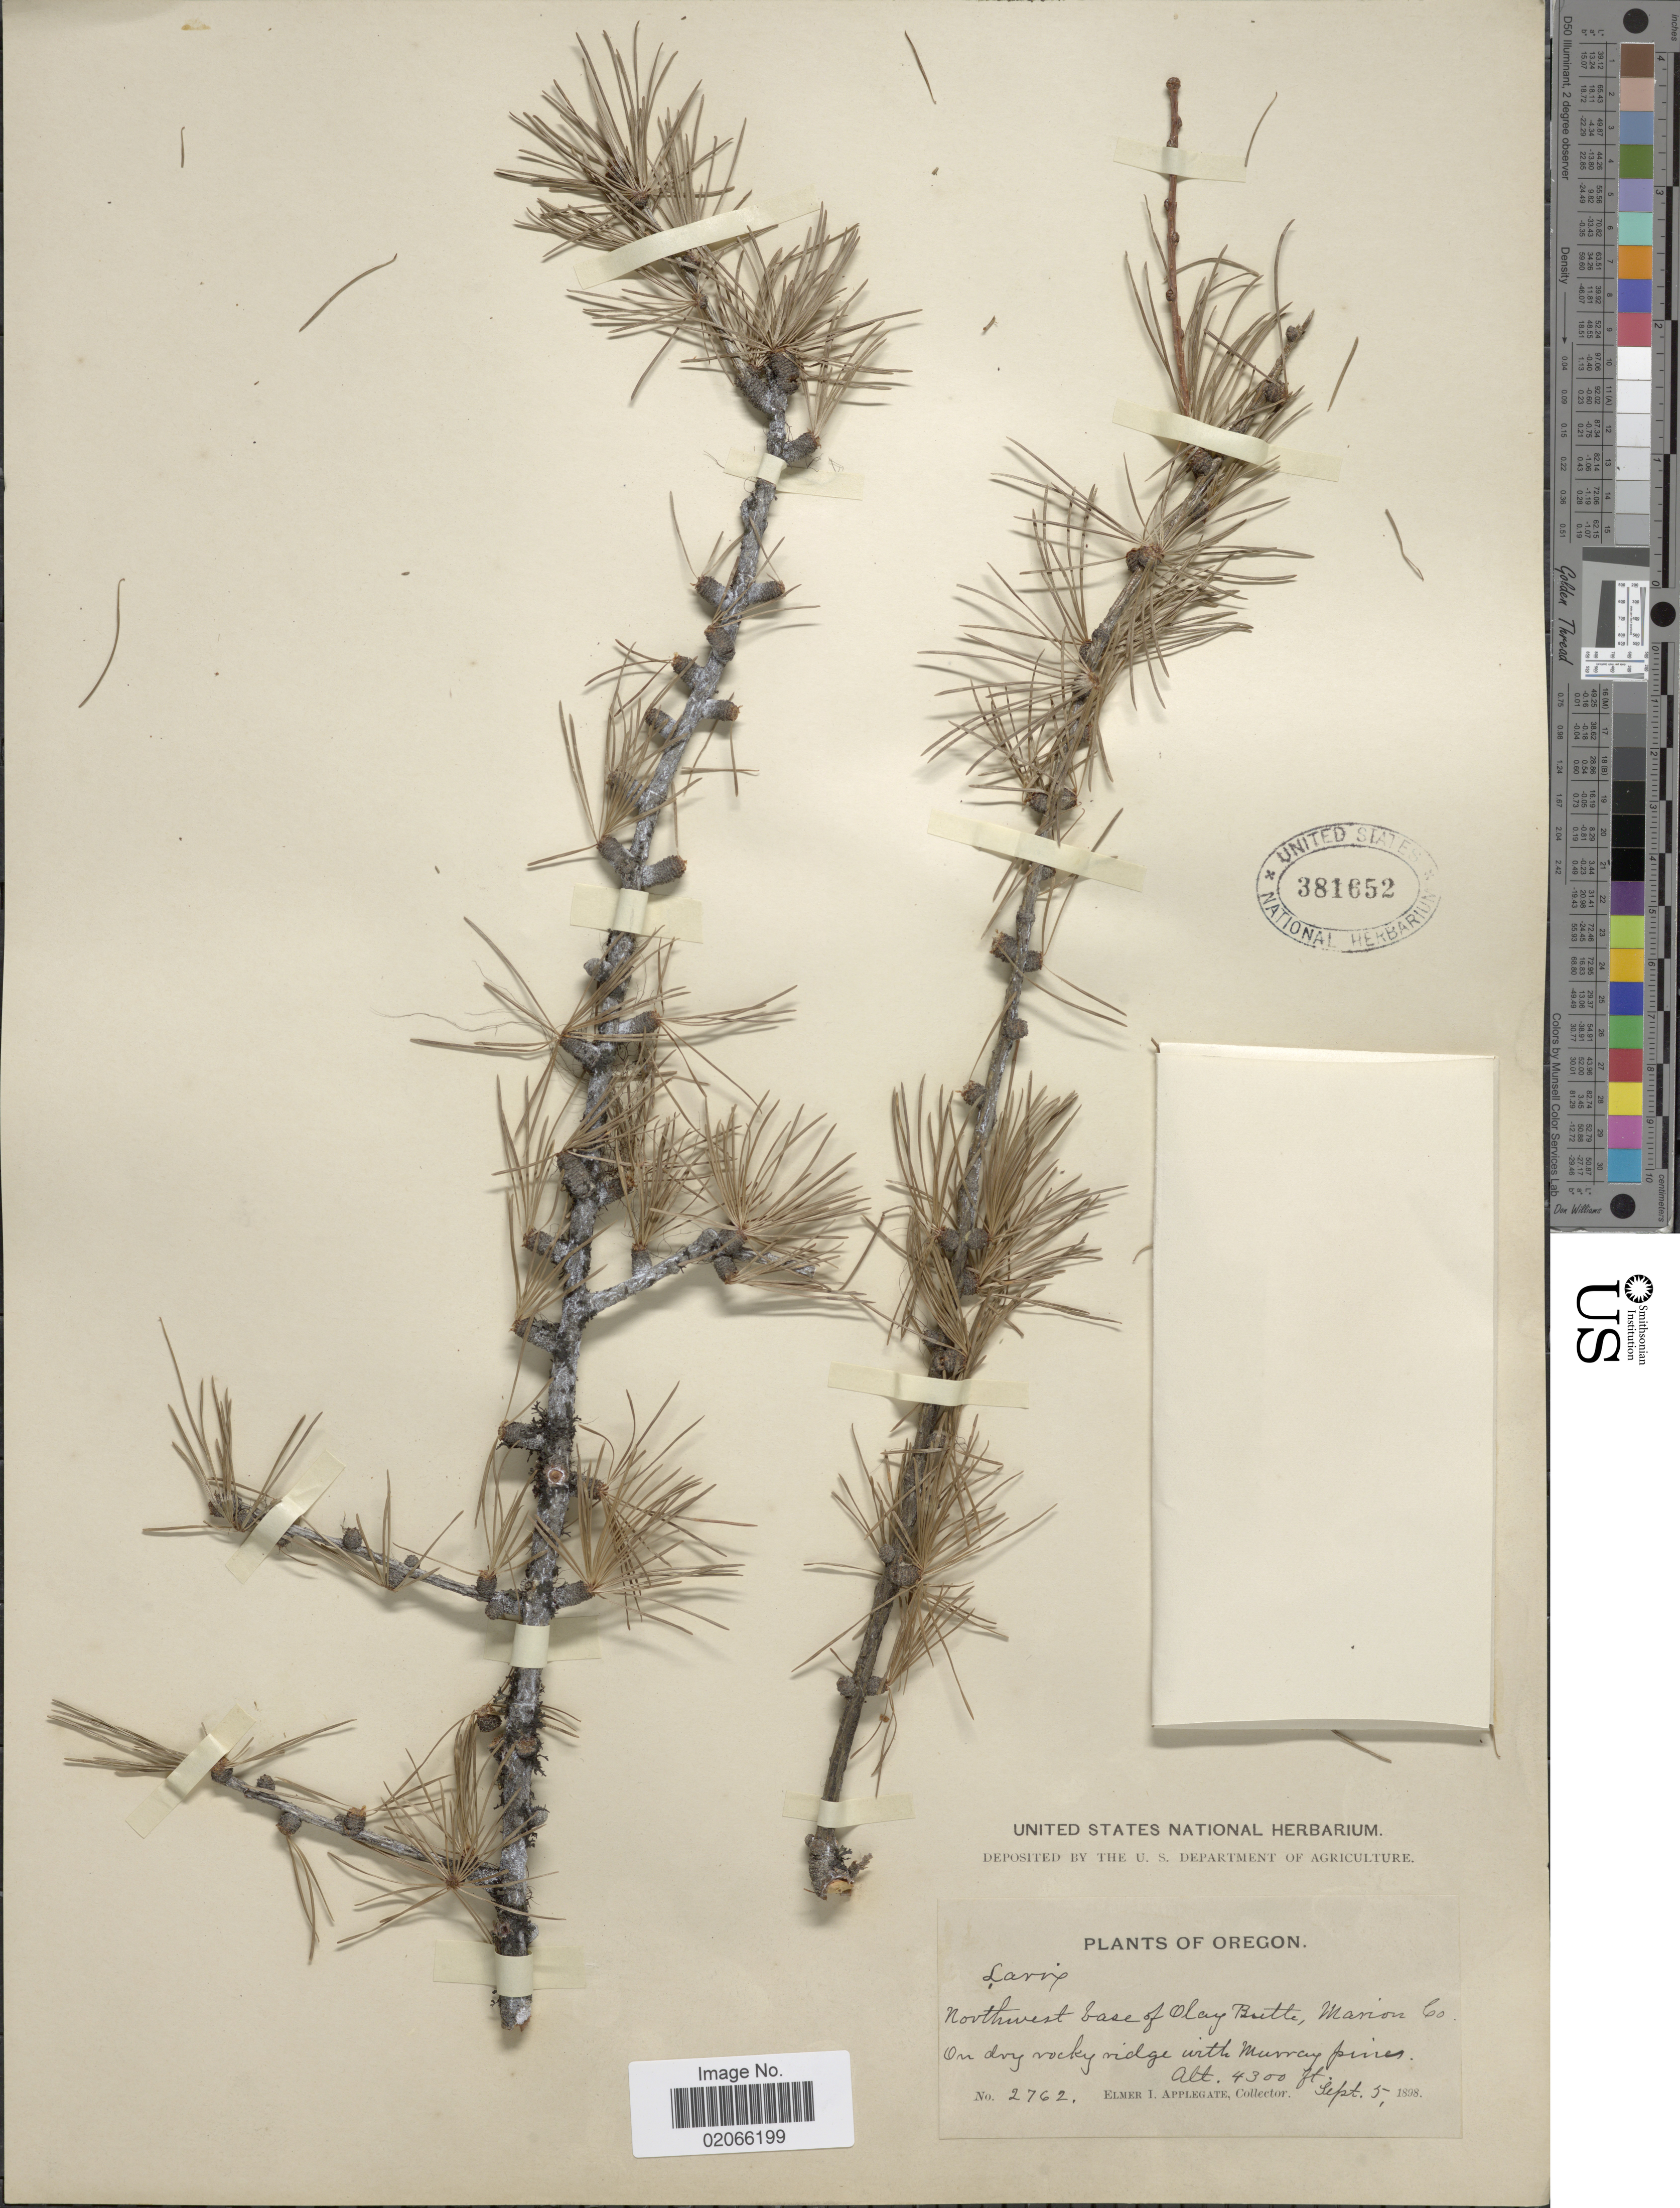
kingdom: Plantae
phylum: Tracheophyta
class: Pinopsida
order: Pinales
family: Pinaceae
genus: Larix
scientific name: Larix sp.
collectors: E. I. Applegate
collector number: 2762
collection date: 1898-09-05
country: United States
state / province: Oregon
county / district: Marion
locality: Oregon, Northwest base of Olay Butte, Marion Co.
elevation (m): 1036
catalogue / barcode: US 38165